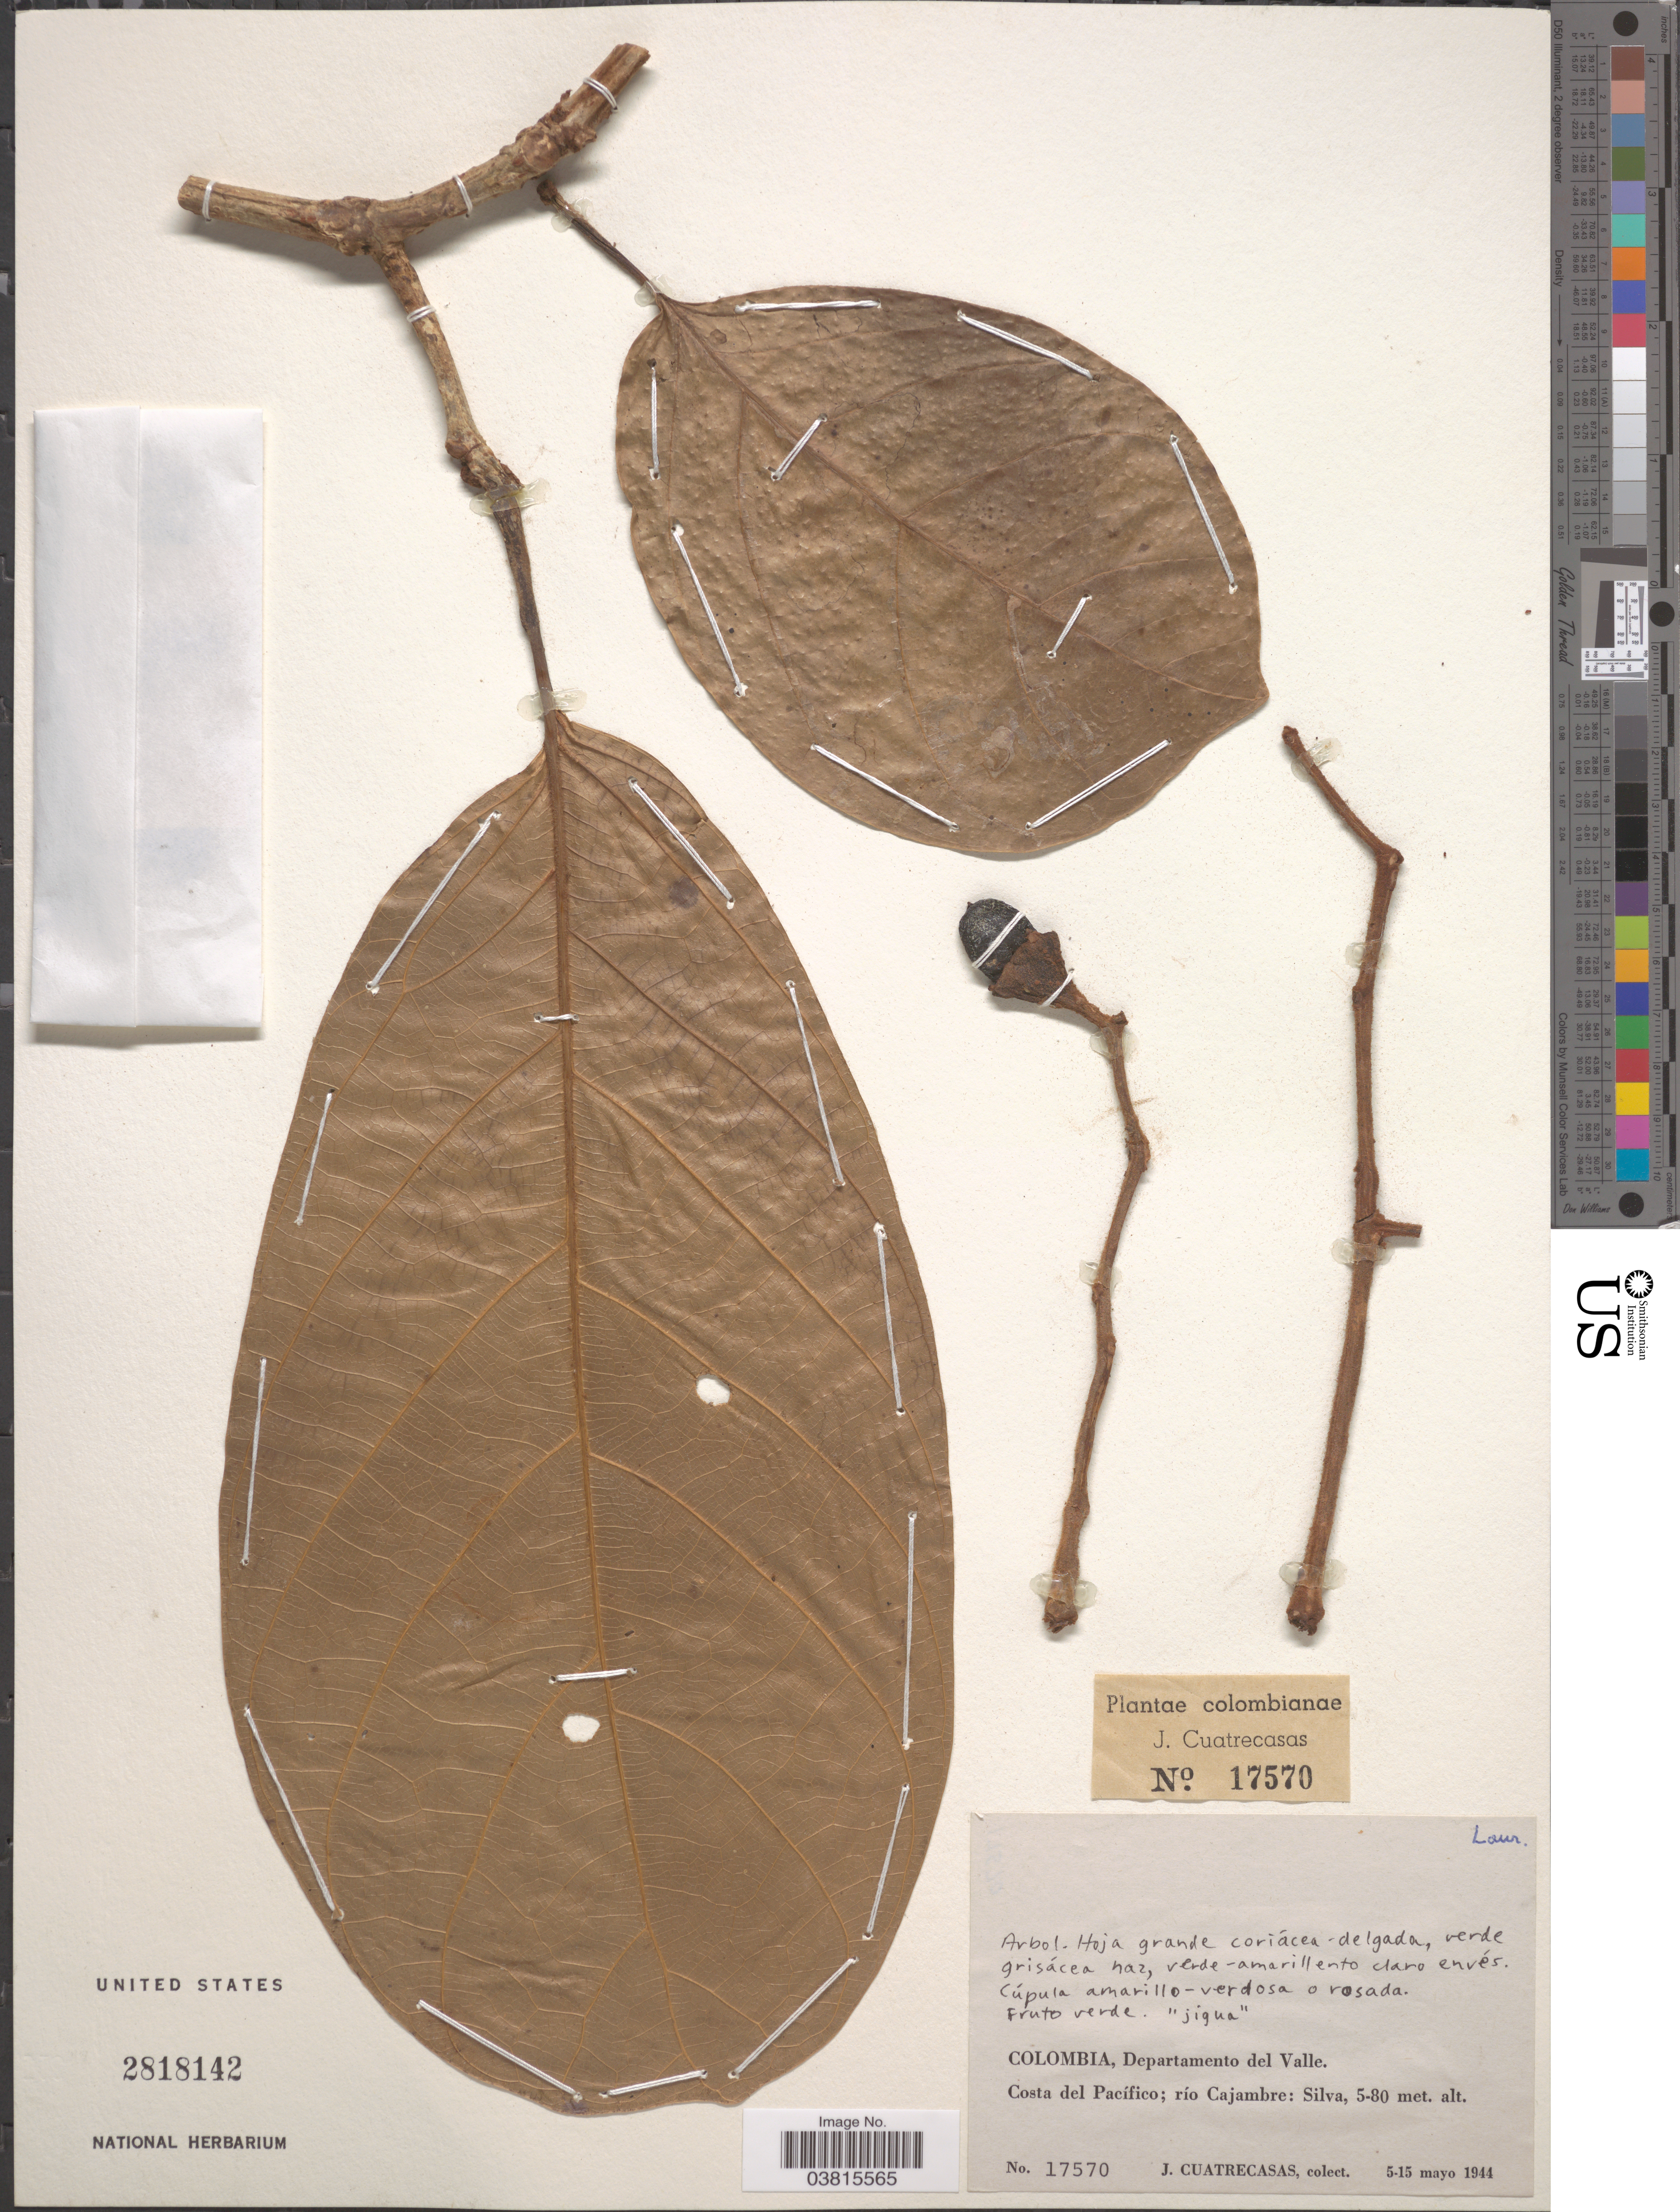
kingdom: Plantae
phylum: Tracheophyta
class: Magnoliopsida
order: Laurales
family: Lauraceae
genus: Ocotea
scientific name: Ocotea sp.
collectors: J. Cuatrecasas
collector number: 17570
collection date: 1944-05-05/1944-05-15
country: Colombia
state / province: Valle del Cauca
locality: Departamento del Valle. Costa del Pacífico; río Cajambre: Silva.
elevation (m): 5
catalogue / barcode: US 2818142